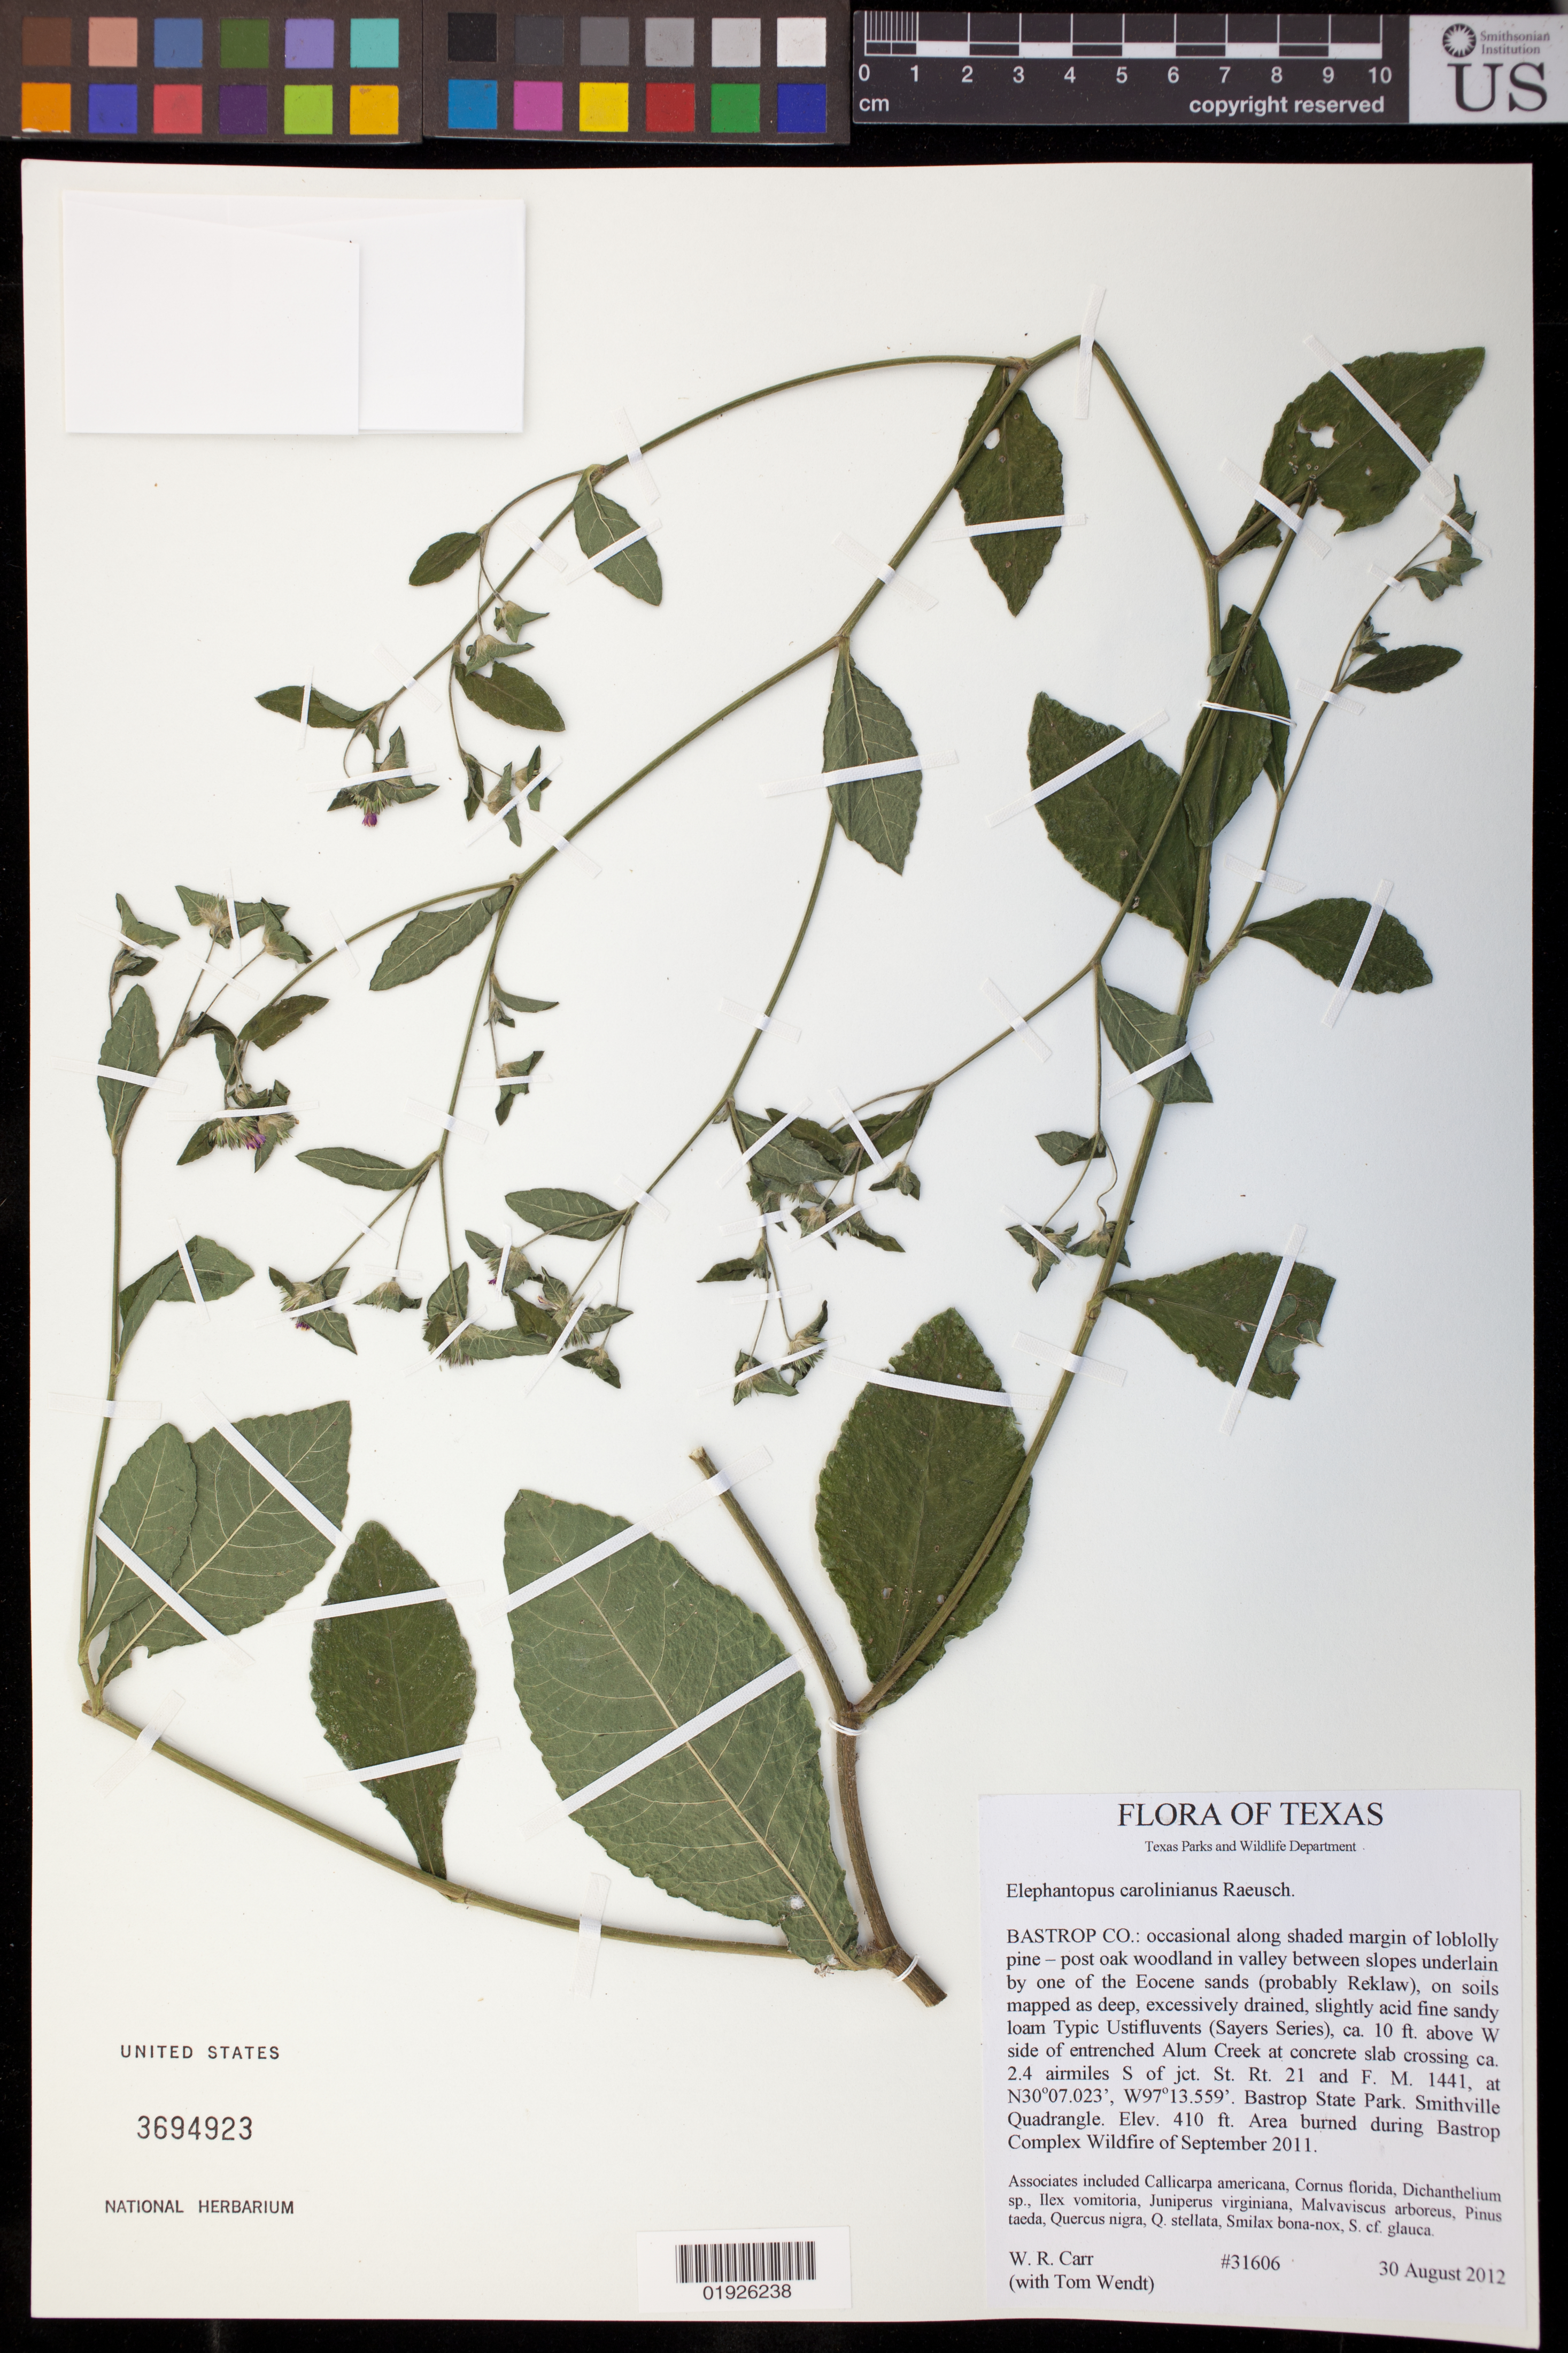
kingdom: Plantae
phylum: Tracheophyta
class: Magnoliopsida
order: Asterales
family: Asteraceae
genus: Elephantopus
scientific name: Elephantopus carolinianus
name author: Raeusch.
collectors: W. Carr & T. L. Wendt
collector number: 31606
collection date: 2012-08-30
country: United States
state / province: Texas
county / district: Bastrop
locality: Ca. 10 ft. above W side of entrenched Alum Creek at concrete slab crossing ca. 2.4 airmiles S of jct. St. Rt. 21 and F. M. 1441. Bastrop State Park. Smithville Quadrangle.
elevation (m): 125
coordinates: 30 07.023 N, 97 13.559 W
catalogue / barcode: US 3694923